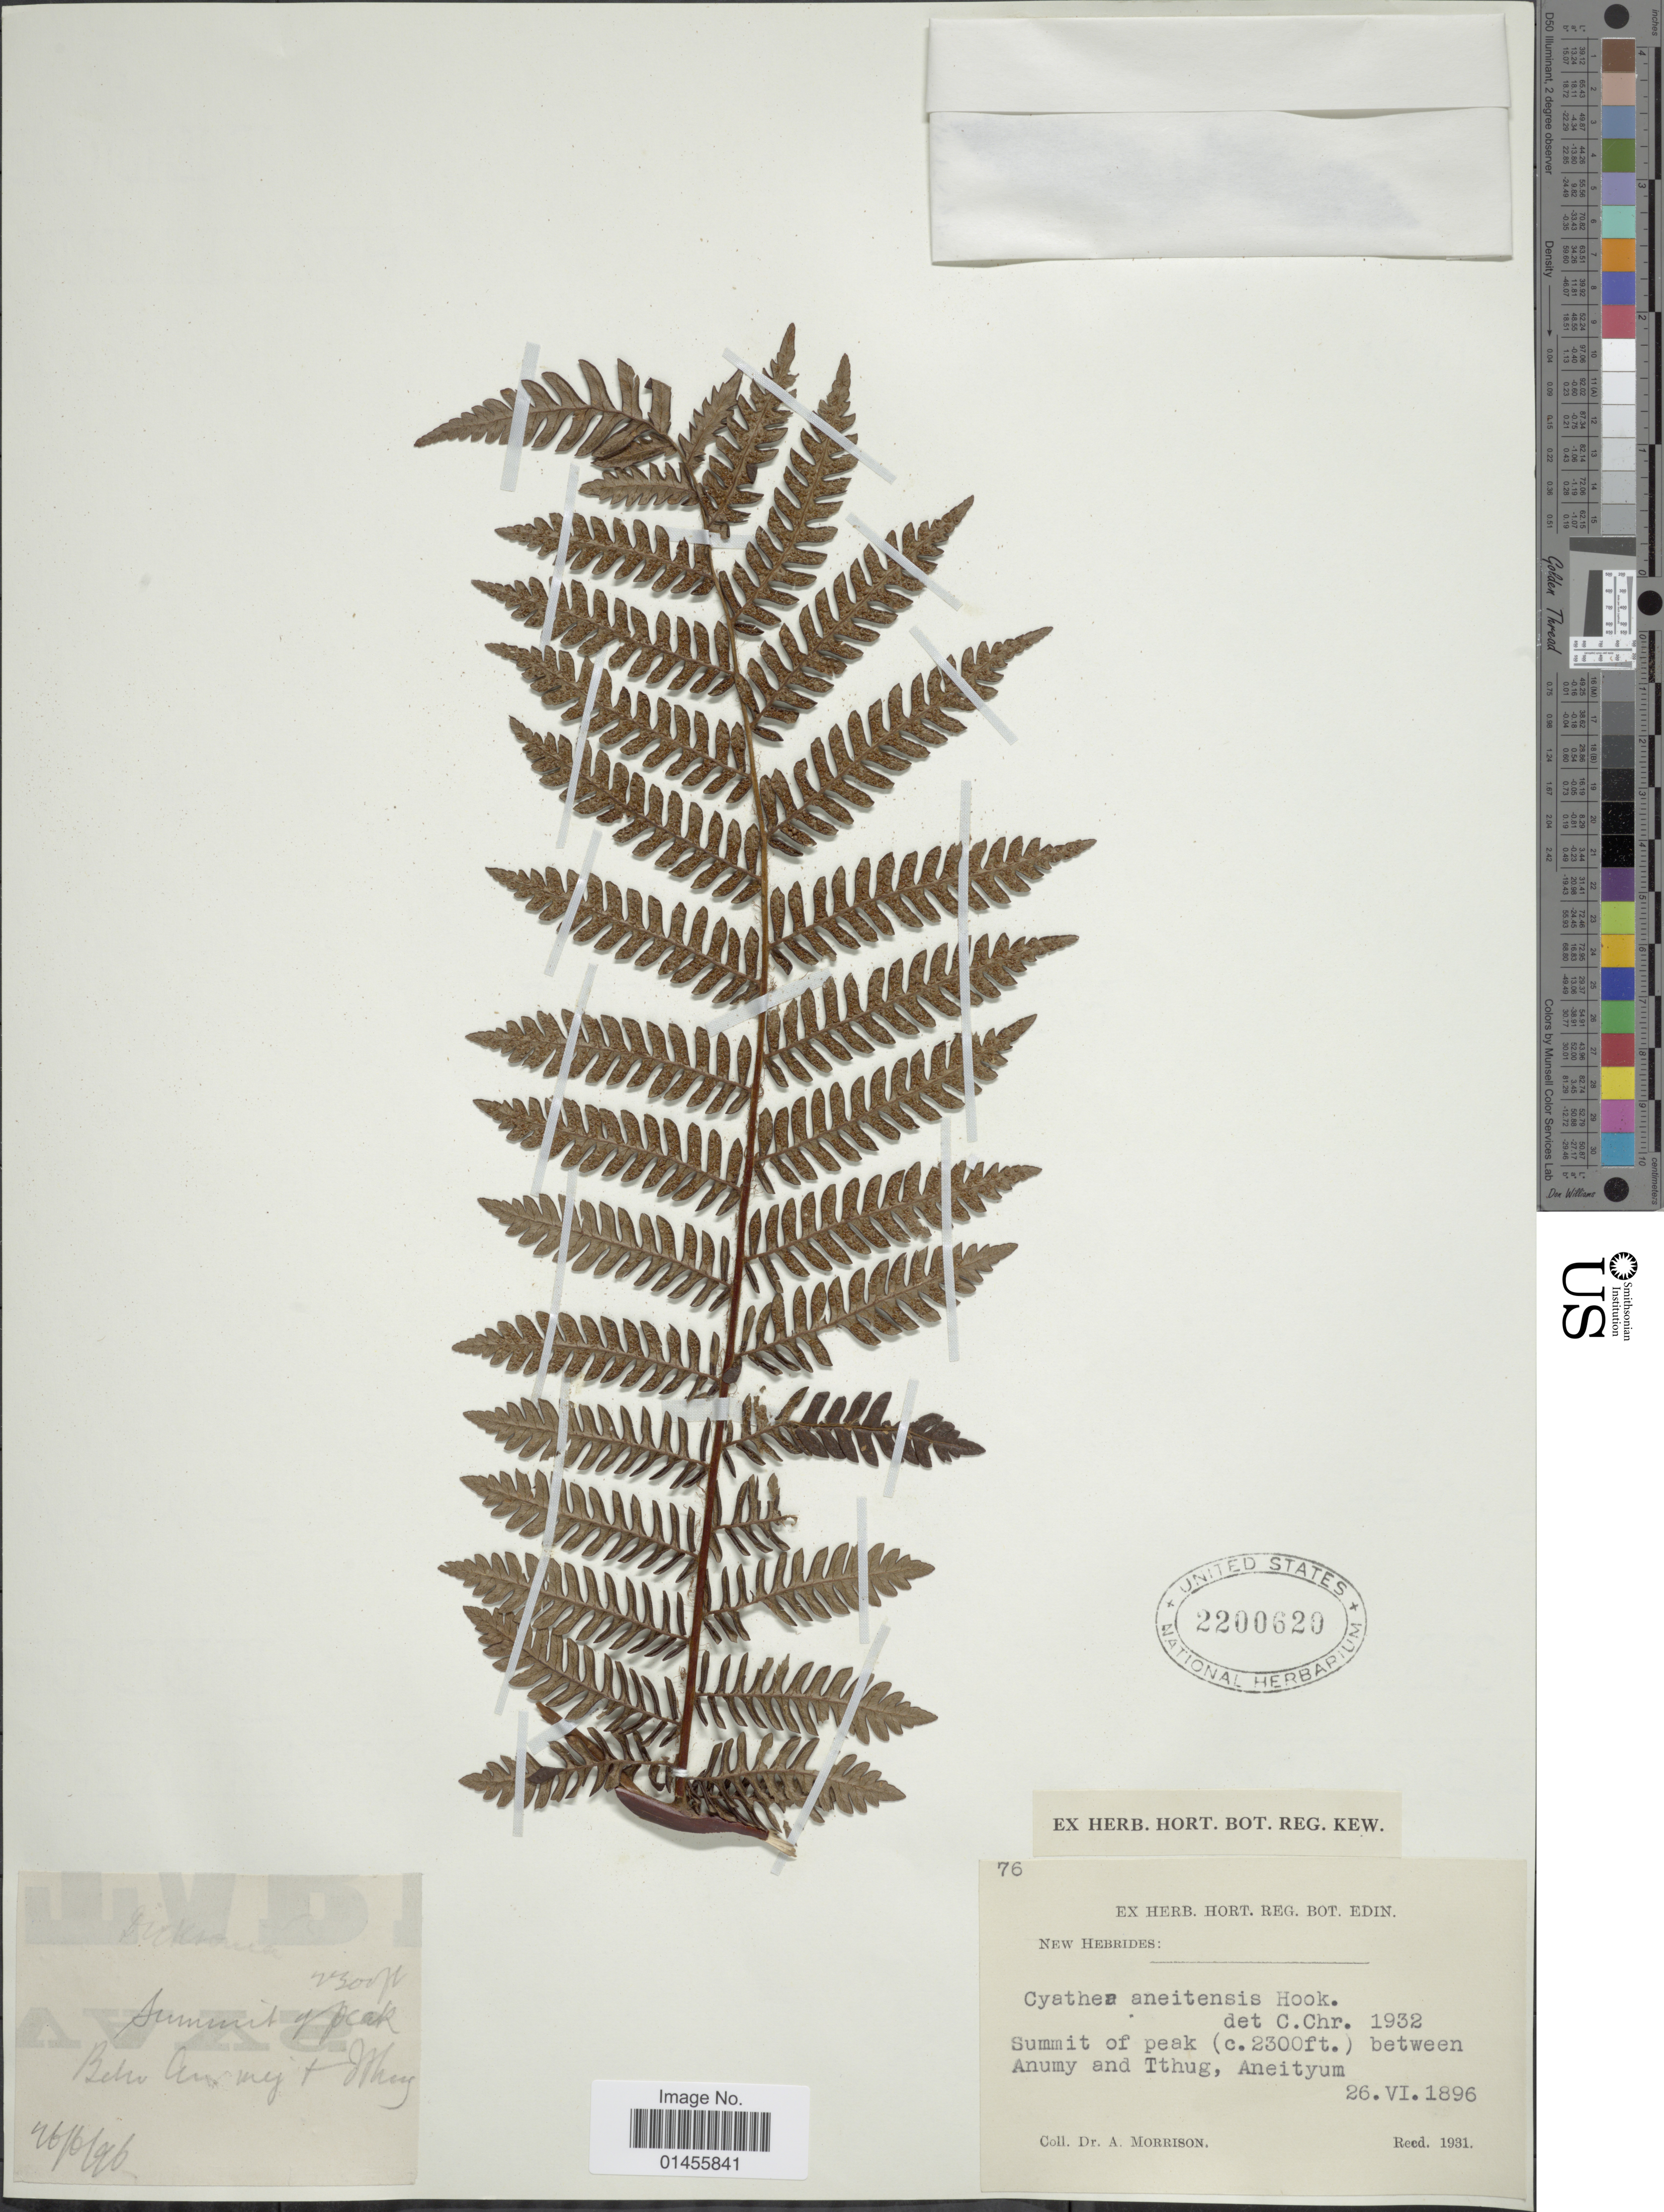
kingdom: Plantae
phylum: Tracheophyta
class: Polypodiopsida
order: Cyatheales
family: Cyatheaceae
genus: Alsophila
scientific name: Alsophila aneitensis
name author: (Hook.) R.M. Tryon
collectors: A. Morrison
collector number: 76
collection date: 1896-06-26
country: Vanuatu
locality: Summit of peak, between Anumy and Tthug, Aneityum, New Hebrides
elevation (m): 701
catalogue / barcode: US 2200620